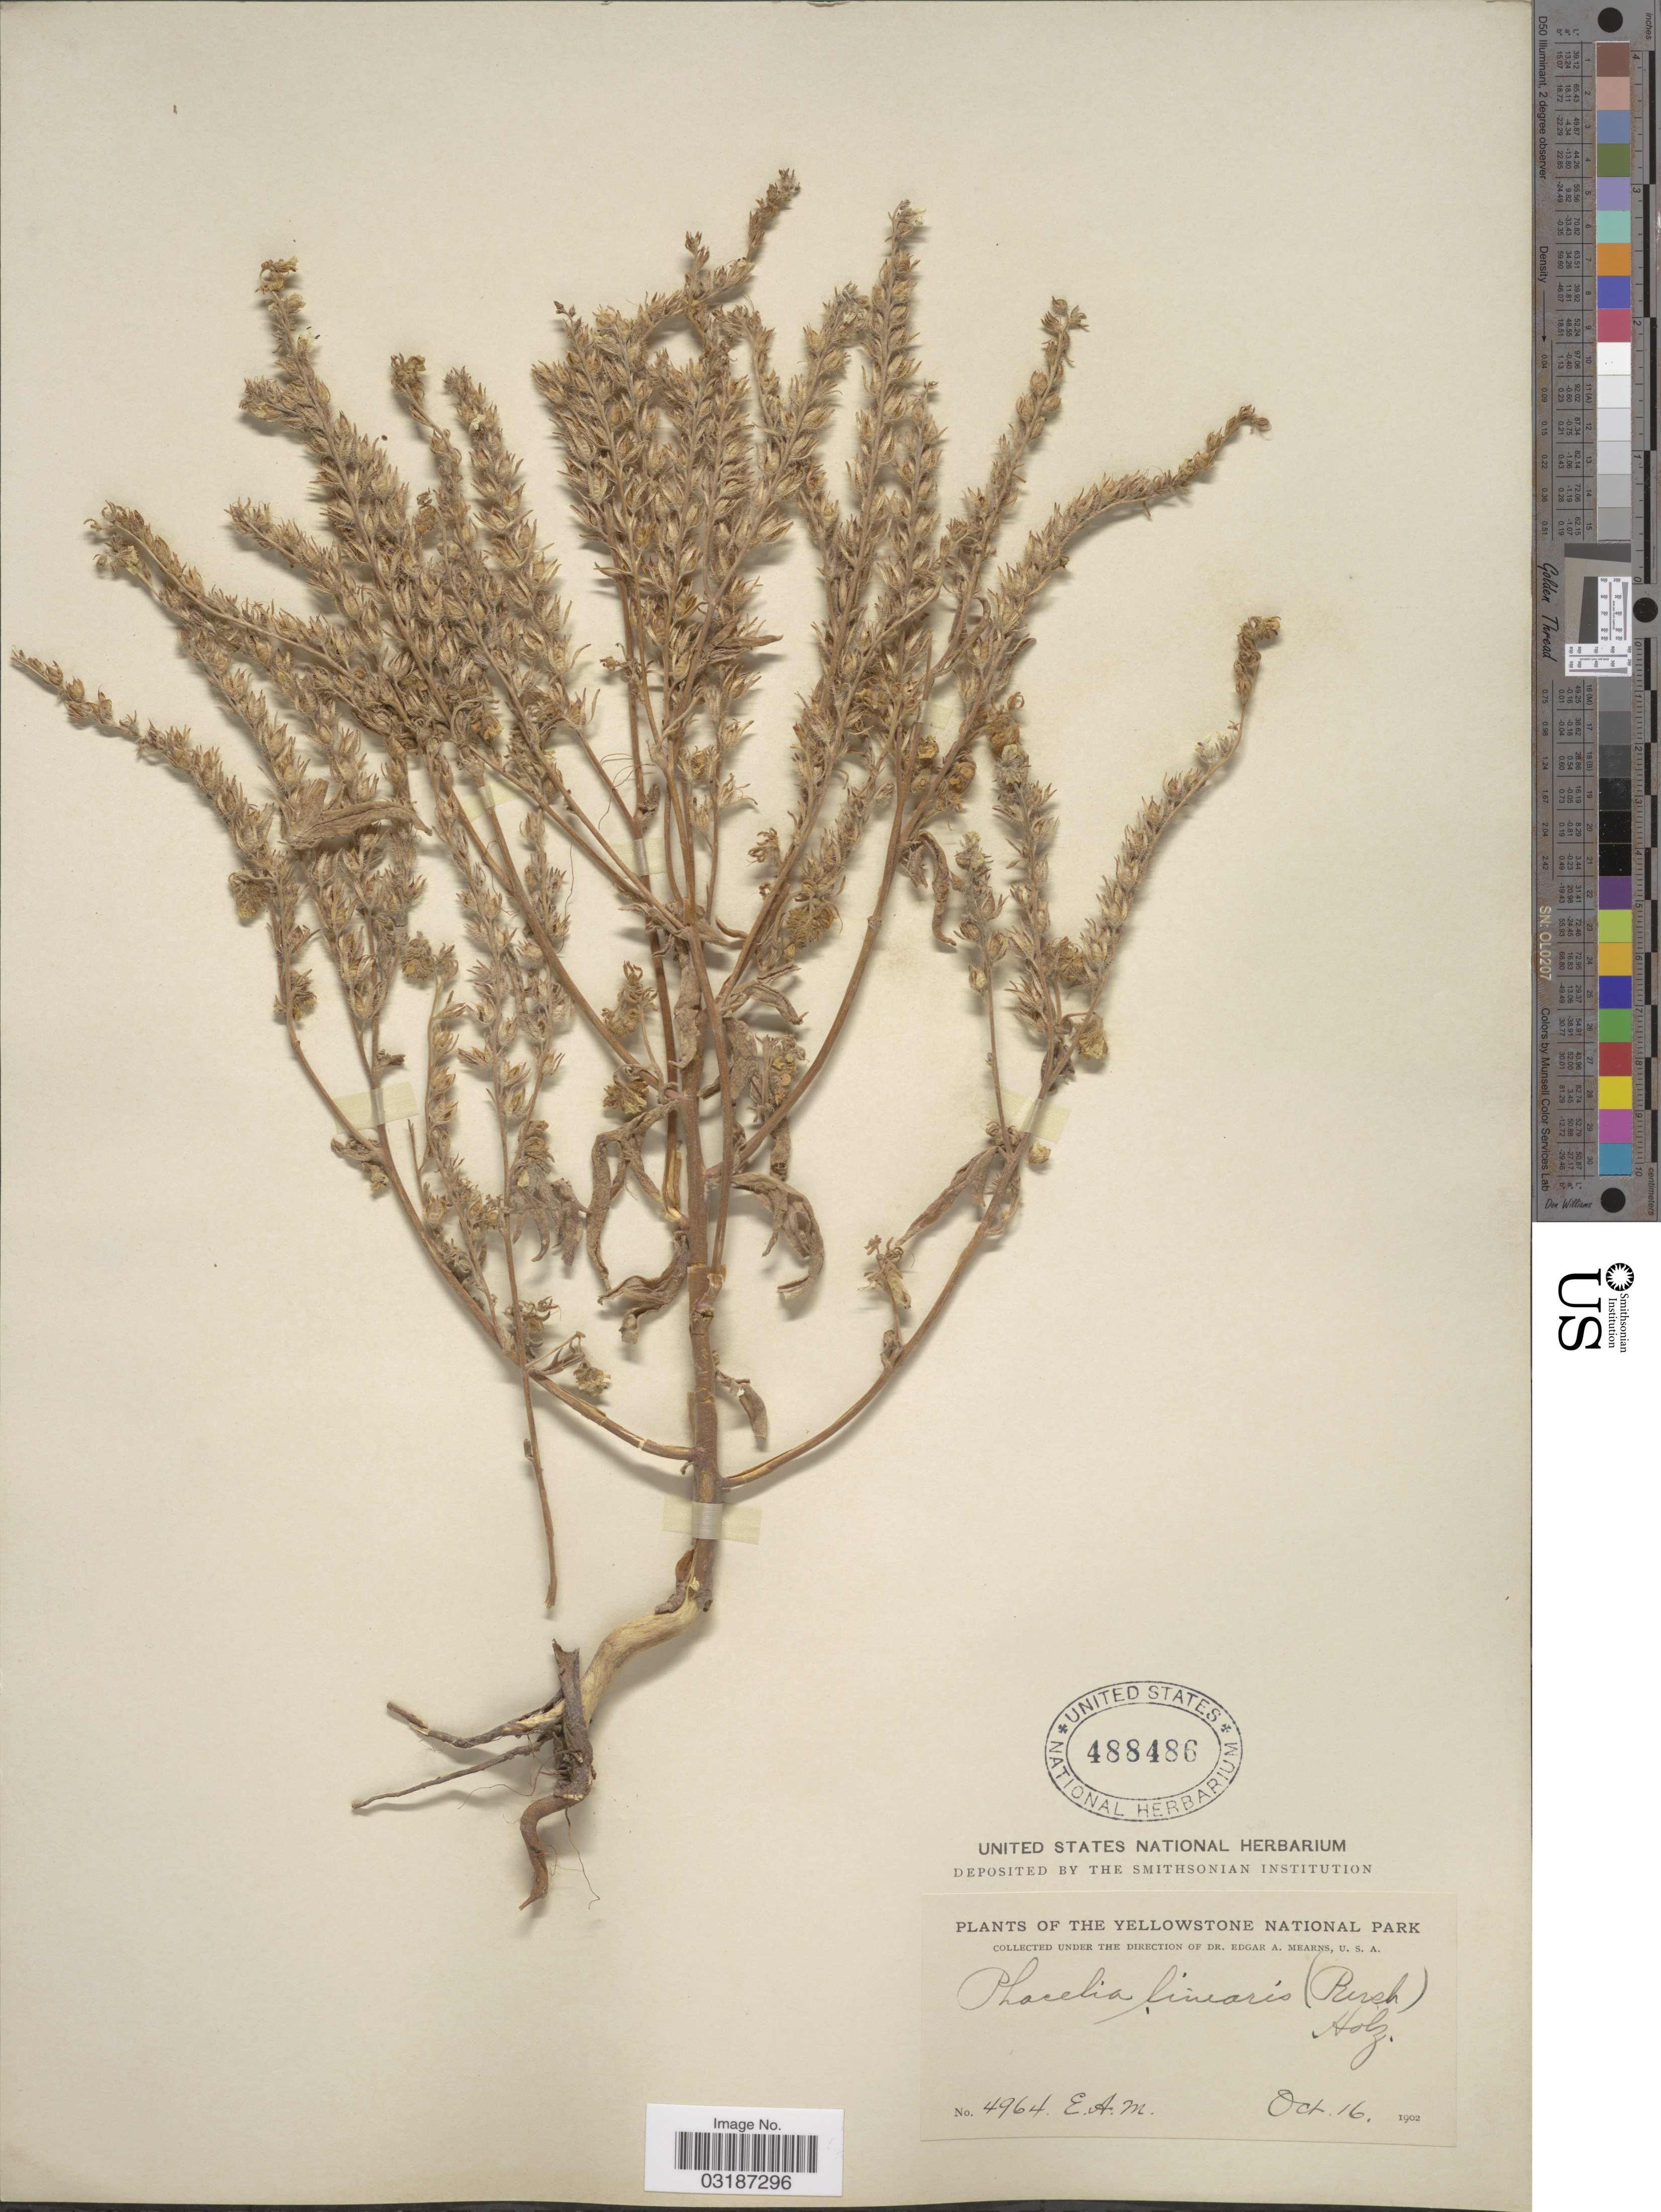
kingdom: Plantae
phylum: Tracheophyta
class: Magnoliopsida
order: Boraginales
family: Hydrophyllaceae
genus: Phacelia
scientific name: Phacelia linearis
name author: (Pursh) Holz.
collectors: E. A. Mearns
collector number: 4964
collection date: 1902-10-16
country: United States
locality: The Yellowstone National Park.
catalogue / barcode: US 488486